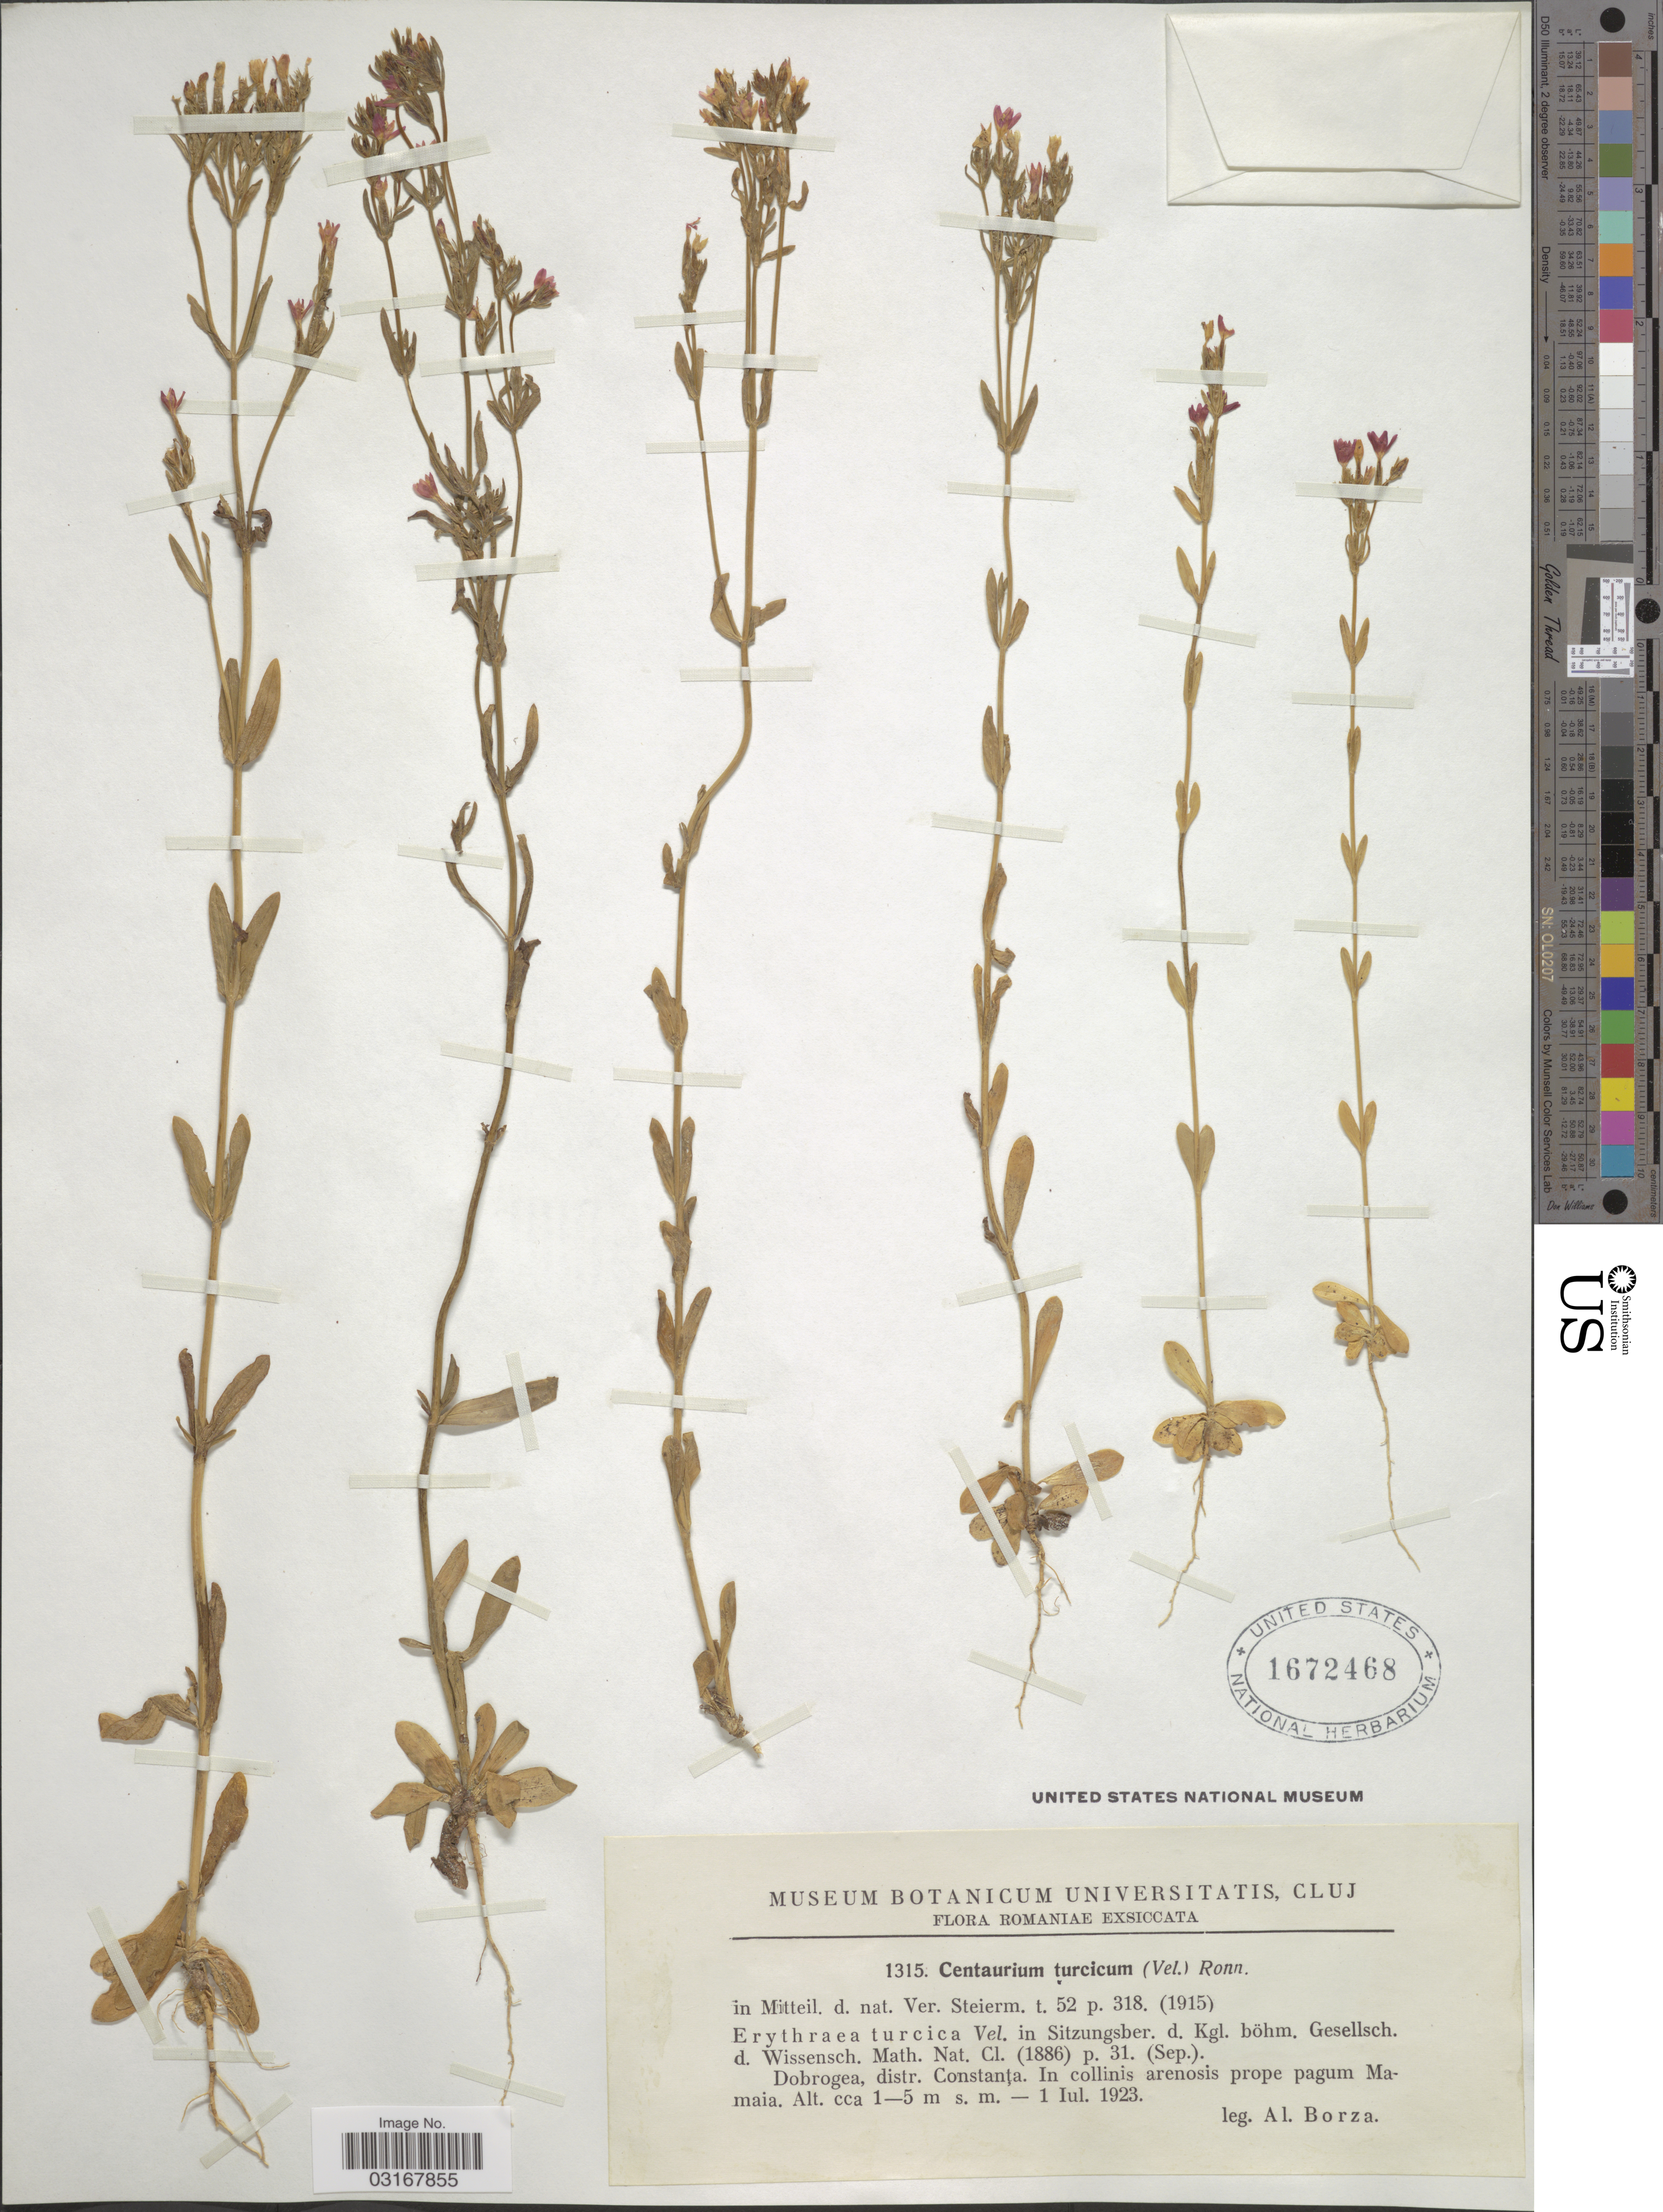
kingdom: Plantae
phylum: Tracheophyta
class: Magnoliopsida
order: Gentianales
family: Gentianaceae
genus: Centaurium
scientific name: Centaurium turcicum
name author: Ronniger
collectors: A. Borza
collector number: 1315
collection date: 1923-07-01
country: Romania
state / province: Constanta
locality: Dobrogea, distr. Constanta. In collinis arenosis prope pagum Mamaia.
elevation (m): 1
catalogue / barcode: US 1672468